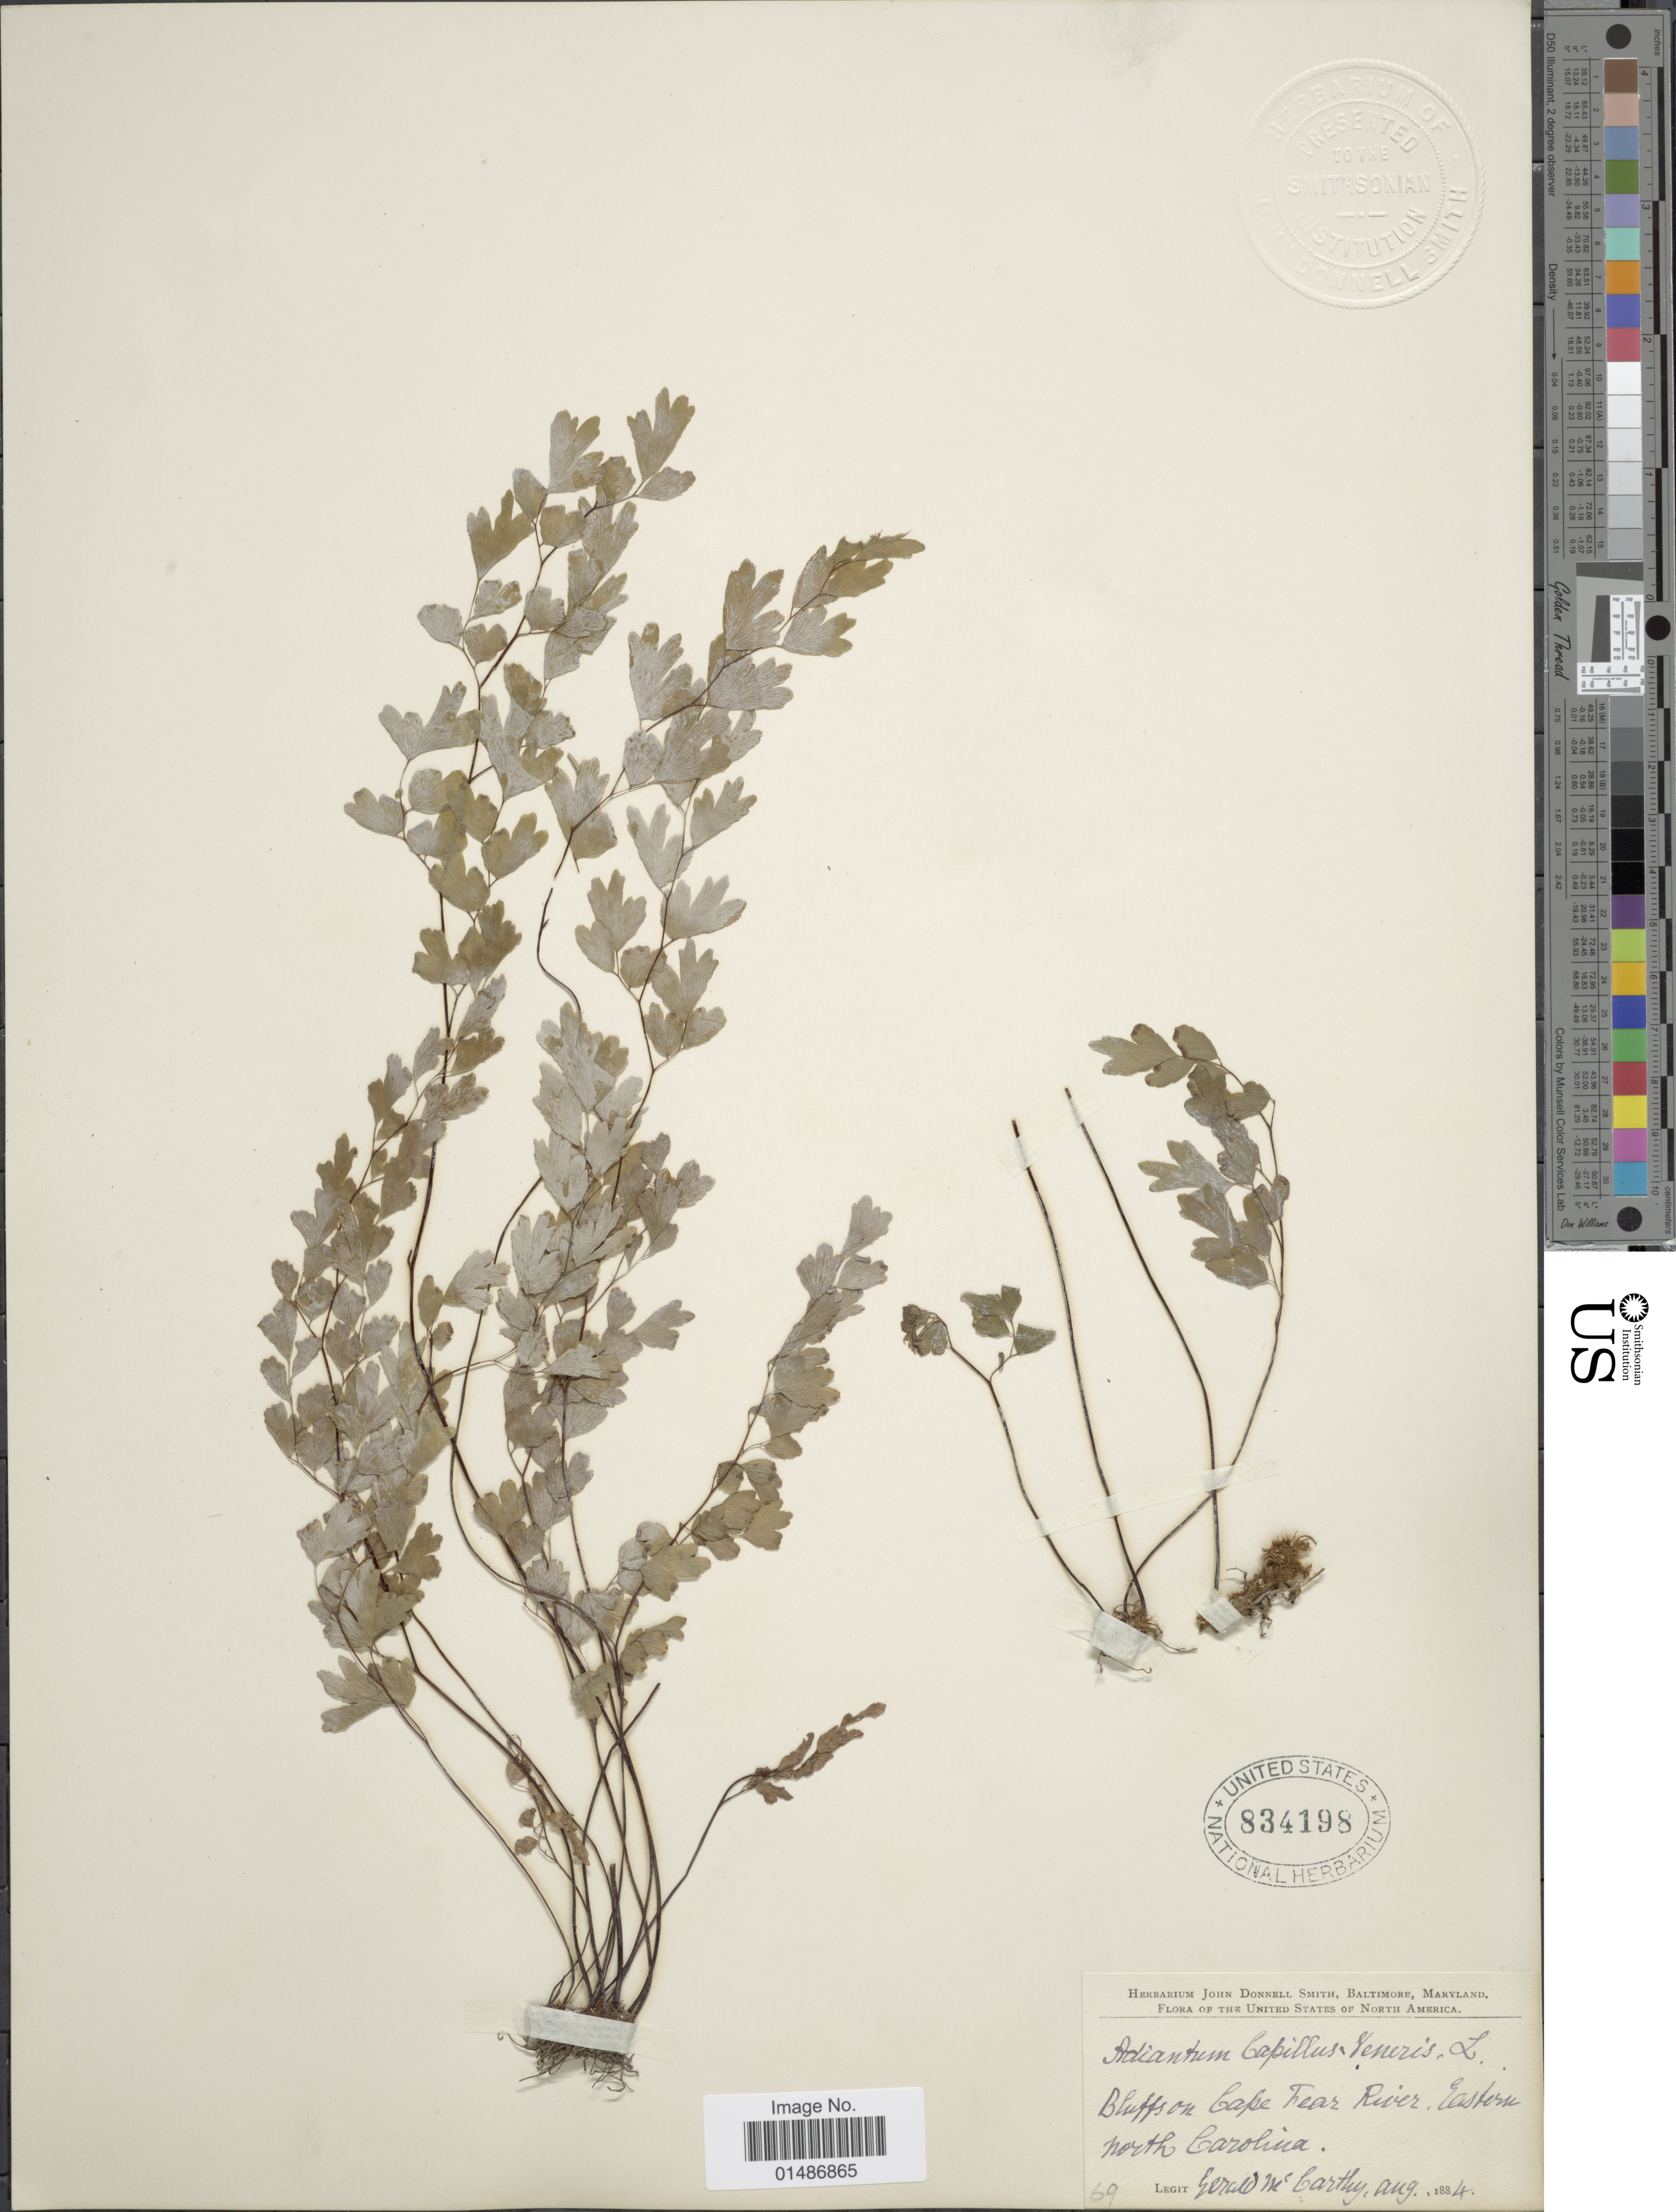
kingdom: Plantae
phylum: Tracheophyta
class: Polypodiopsida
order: Polypodiales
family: Pteridaceae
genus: Adiantum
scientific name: Adiantum capillus-veneris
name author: L.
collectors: G. McCarthy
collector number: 69*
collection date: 1884-08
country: United States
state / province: North Carolina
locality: Bluffs on Cape Fear River, Eastern North Carolina.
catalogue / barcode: US 834198